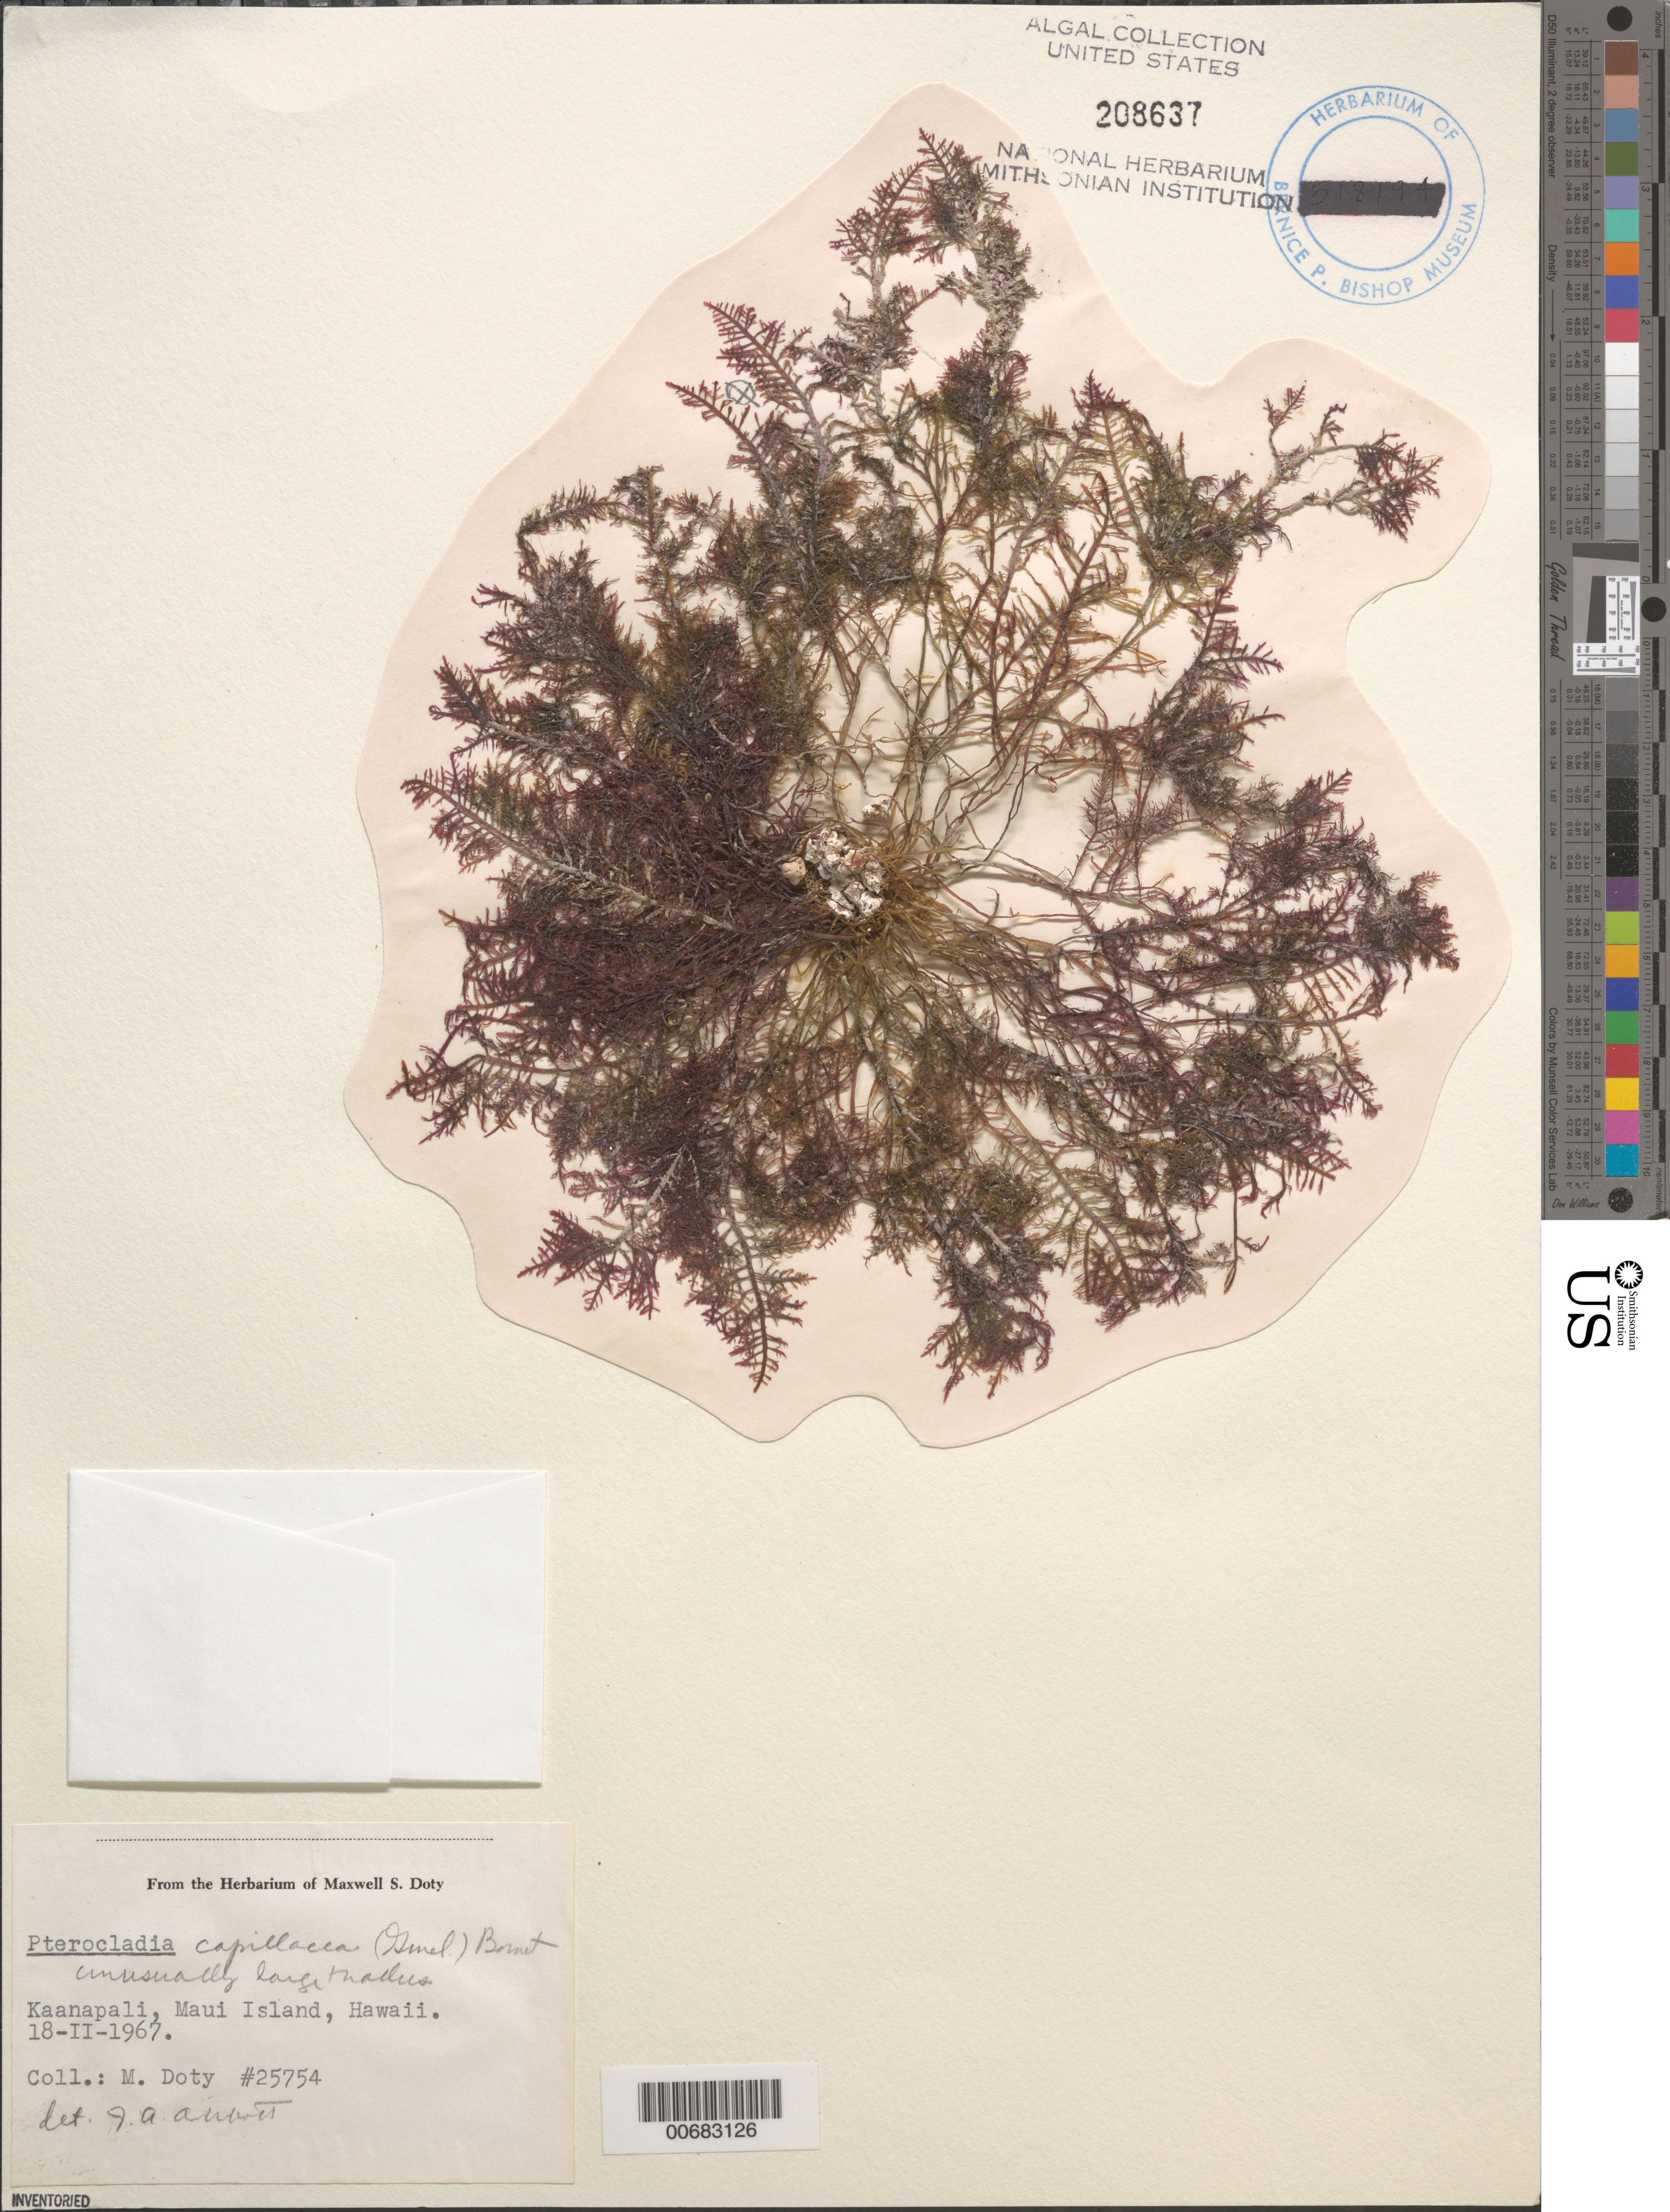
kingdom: Plantae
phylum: Rhodophyta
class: Florideophyceae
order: Gelidiales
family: Pterocladiaceae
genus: Pterocladiella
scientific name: Pterocladiella capillacea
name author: (S.G. Gmel.) Santelices & Hommers.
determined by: Algae name updating Project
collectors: M. S. Doty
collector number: MSD 25754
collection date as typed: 18 Feb 1967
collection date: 1967-02-18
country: United States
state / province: Hawaii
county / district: Maui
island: Maui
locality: Kaanapali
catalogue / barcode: US 208637